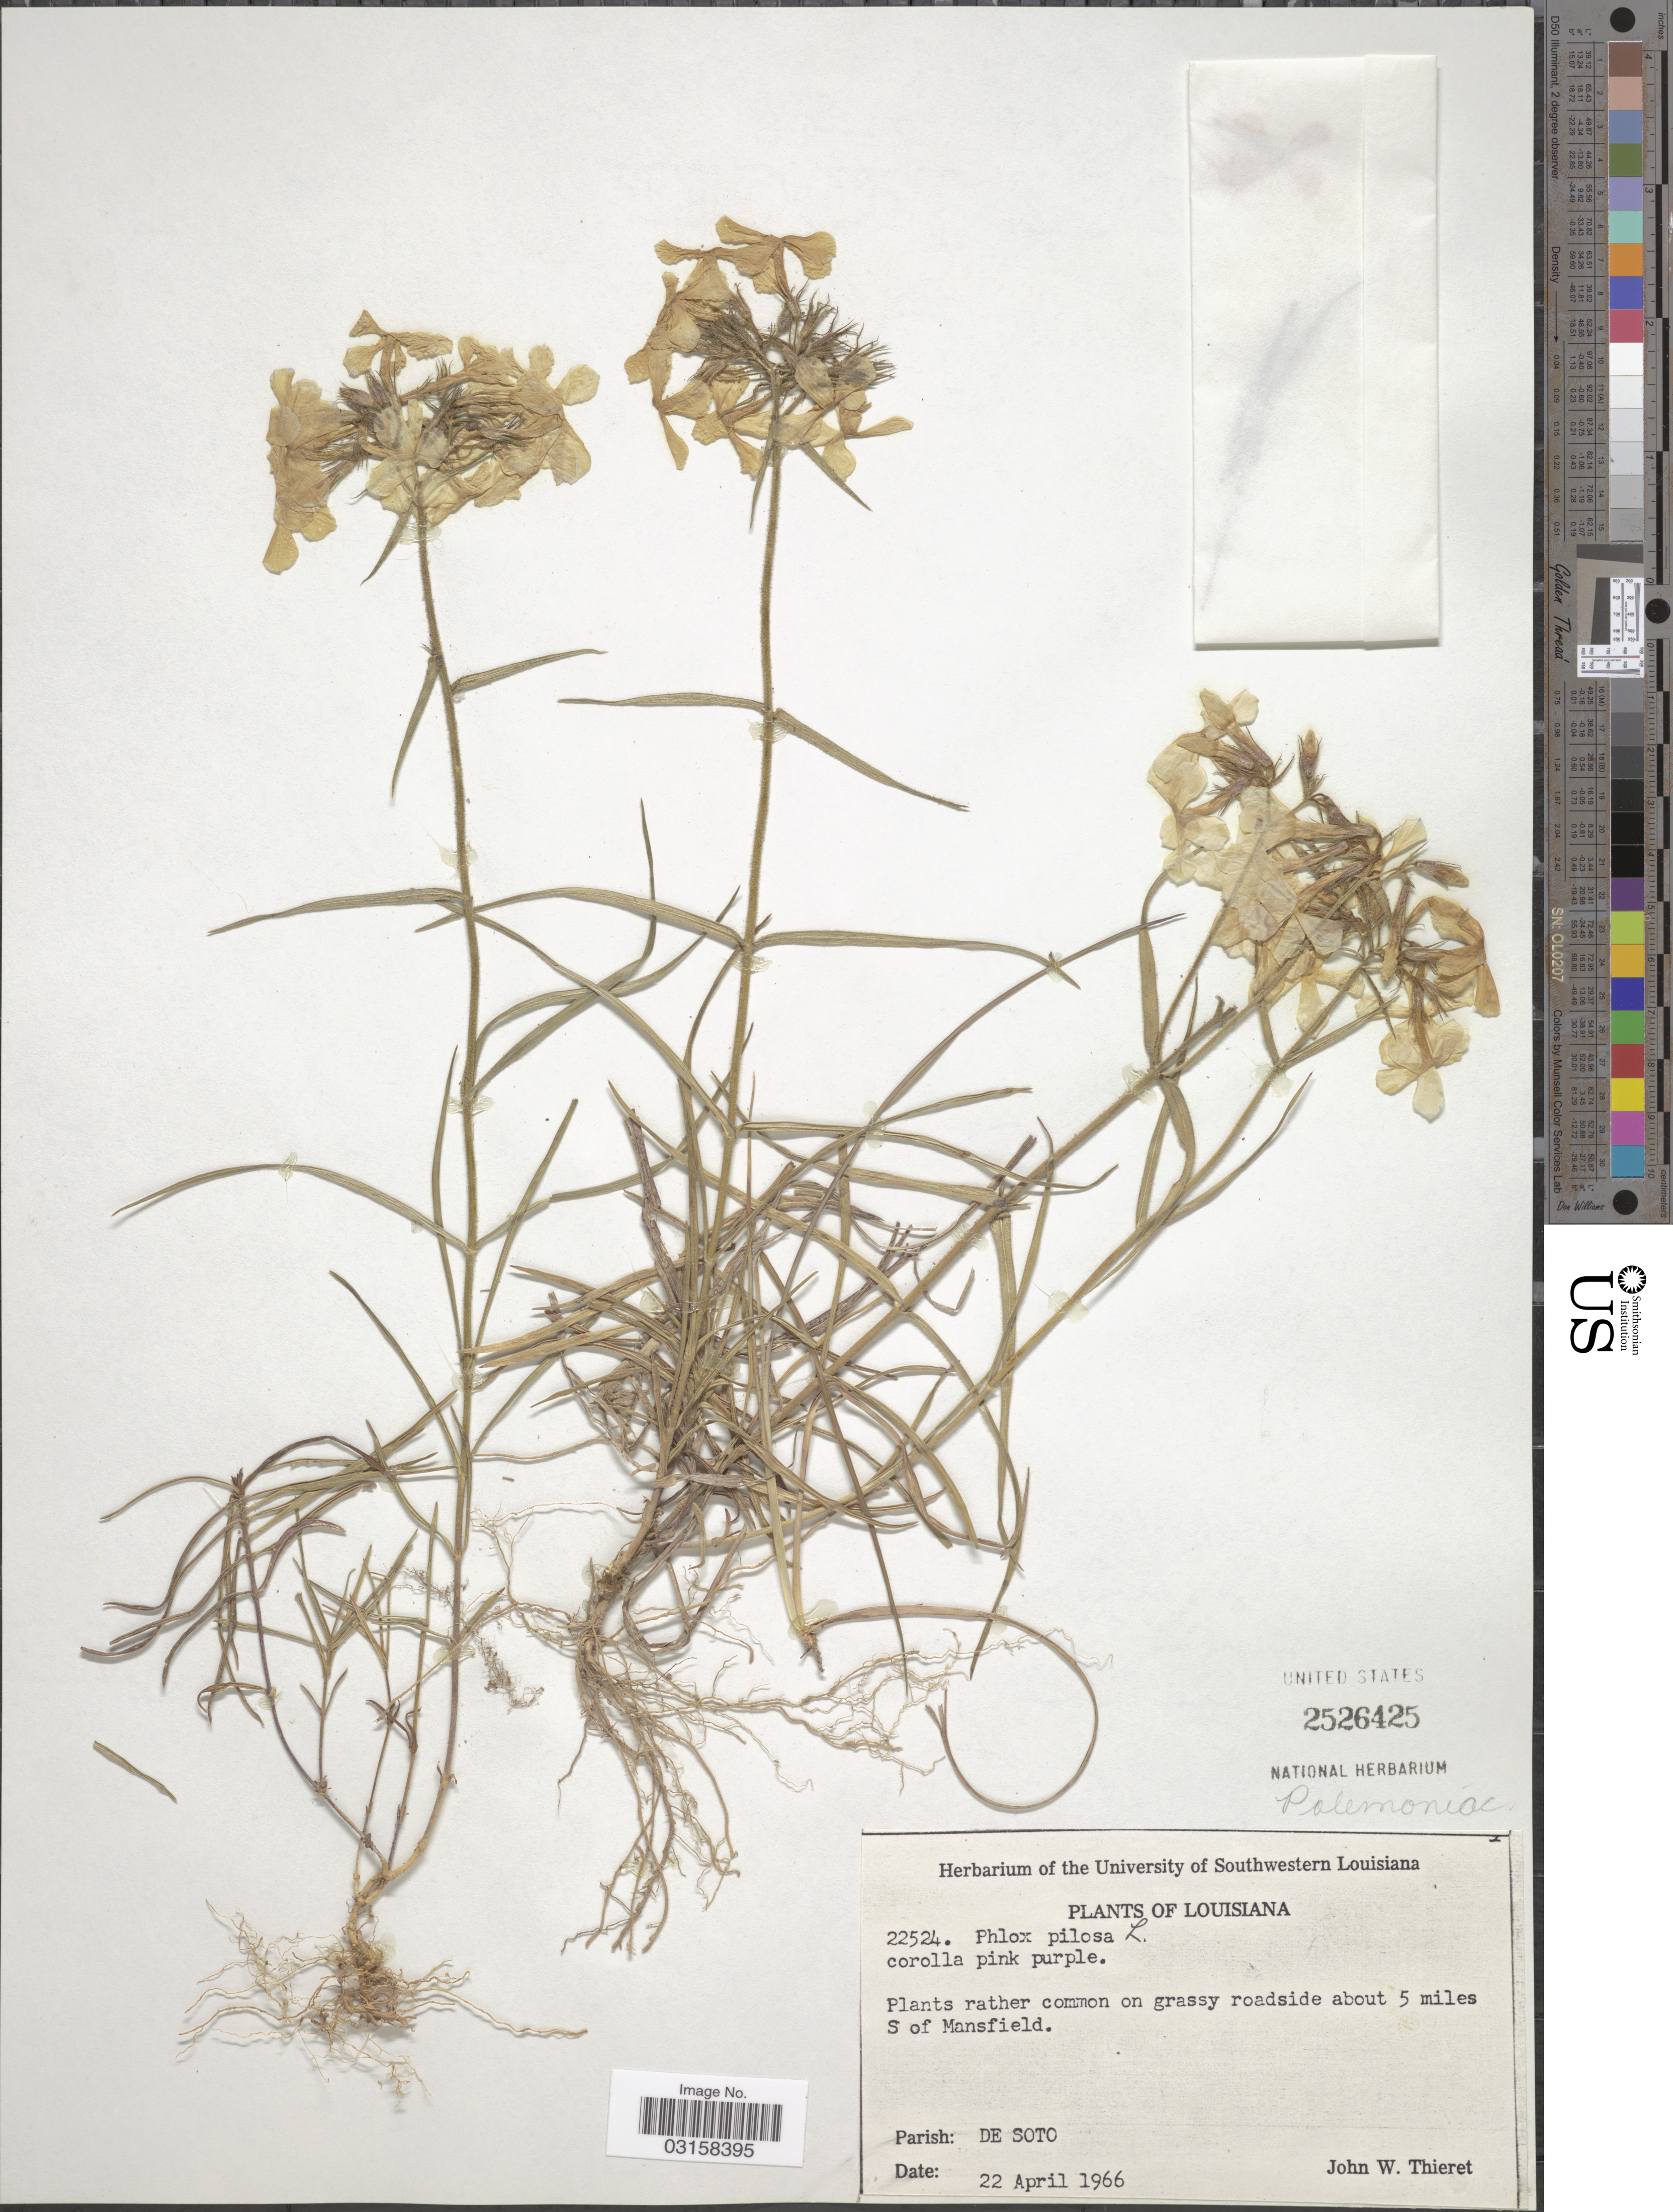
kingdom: Plantae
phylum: Tracheophyta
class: Magnoliopsida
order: Ericales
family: Polemoniaceae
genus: Phlox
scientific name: Phlox pilosa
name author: L.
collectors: J. W. Thieret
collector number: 22524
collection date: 1966-04-22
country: United States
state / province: Louisiana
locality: About 5 miles S of Mansfield. Parish: De Soto.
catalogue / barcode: US 2526425